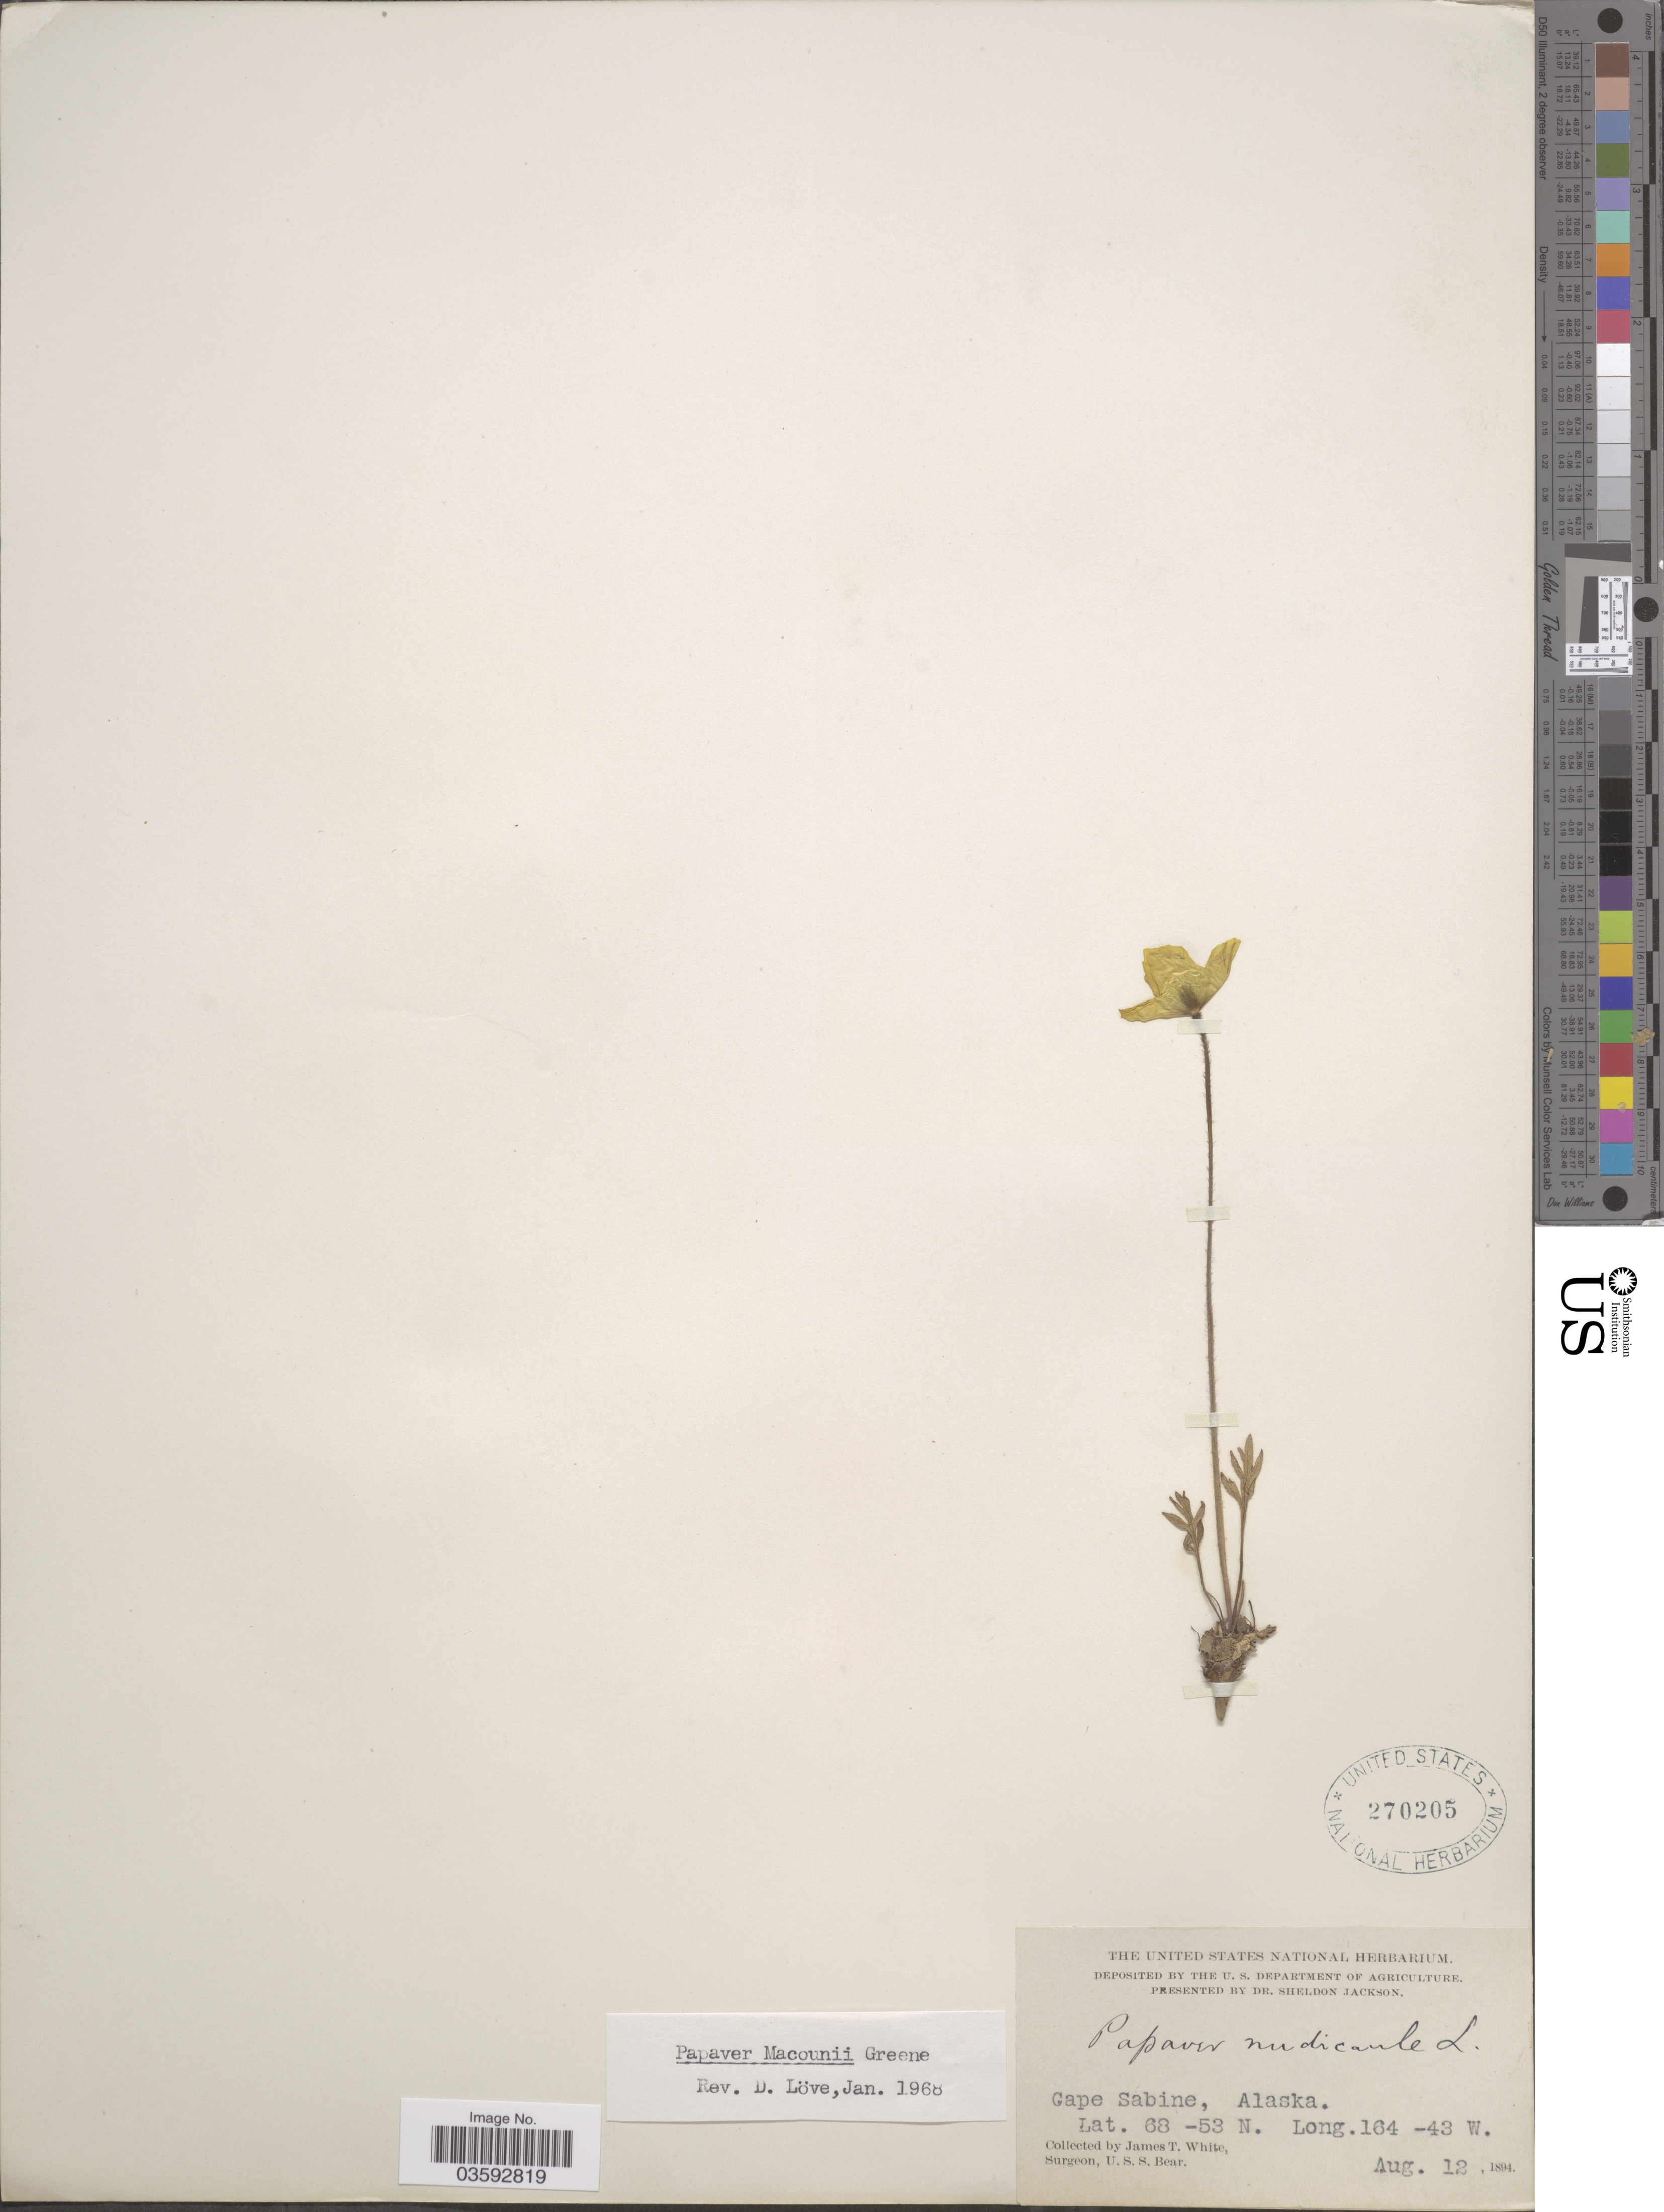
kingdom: Plantae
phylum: Tracheophyta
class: Magnoliopsida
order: Ranunculales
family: Papaveraceae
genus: Papaver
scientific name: Papaver macounii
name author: Greene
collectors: J. T. White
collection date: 1894-08-12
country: United States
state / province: Alaska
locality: Cape Sabine.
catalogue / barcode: US 270205